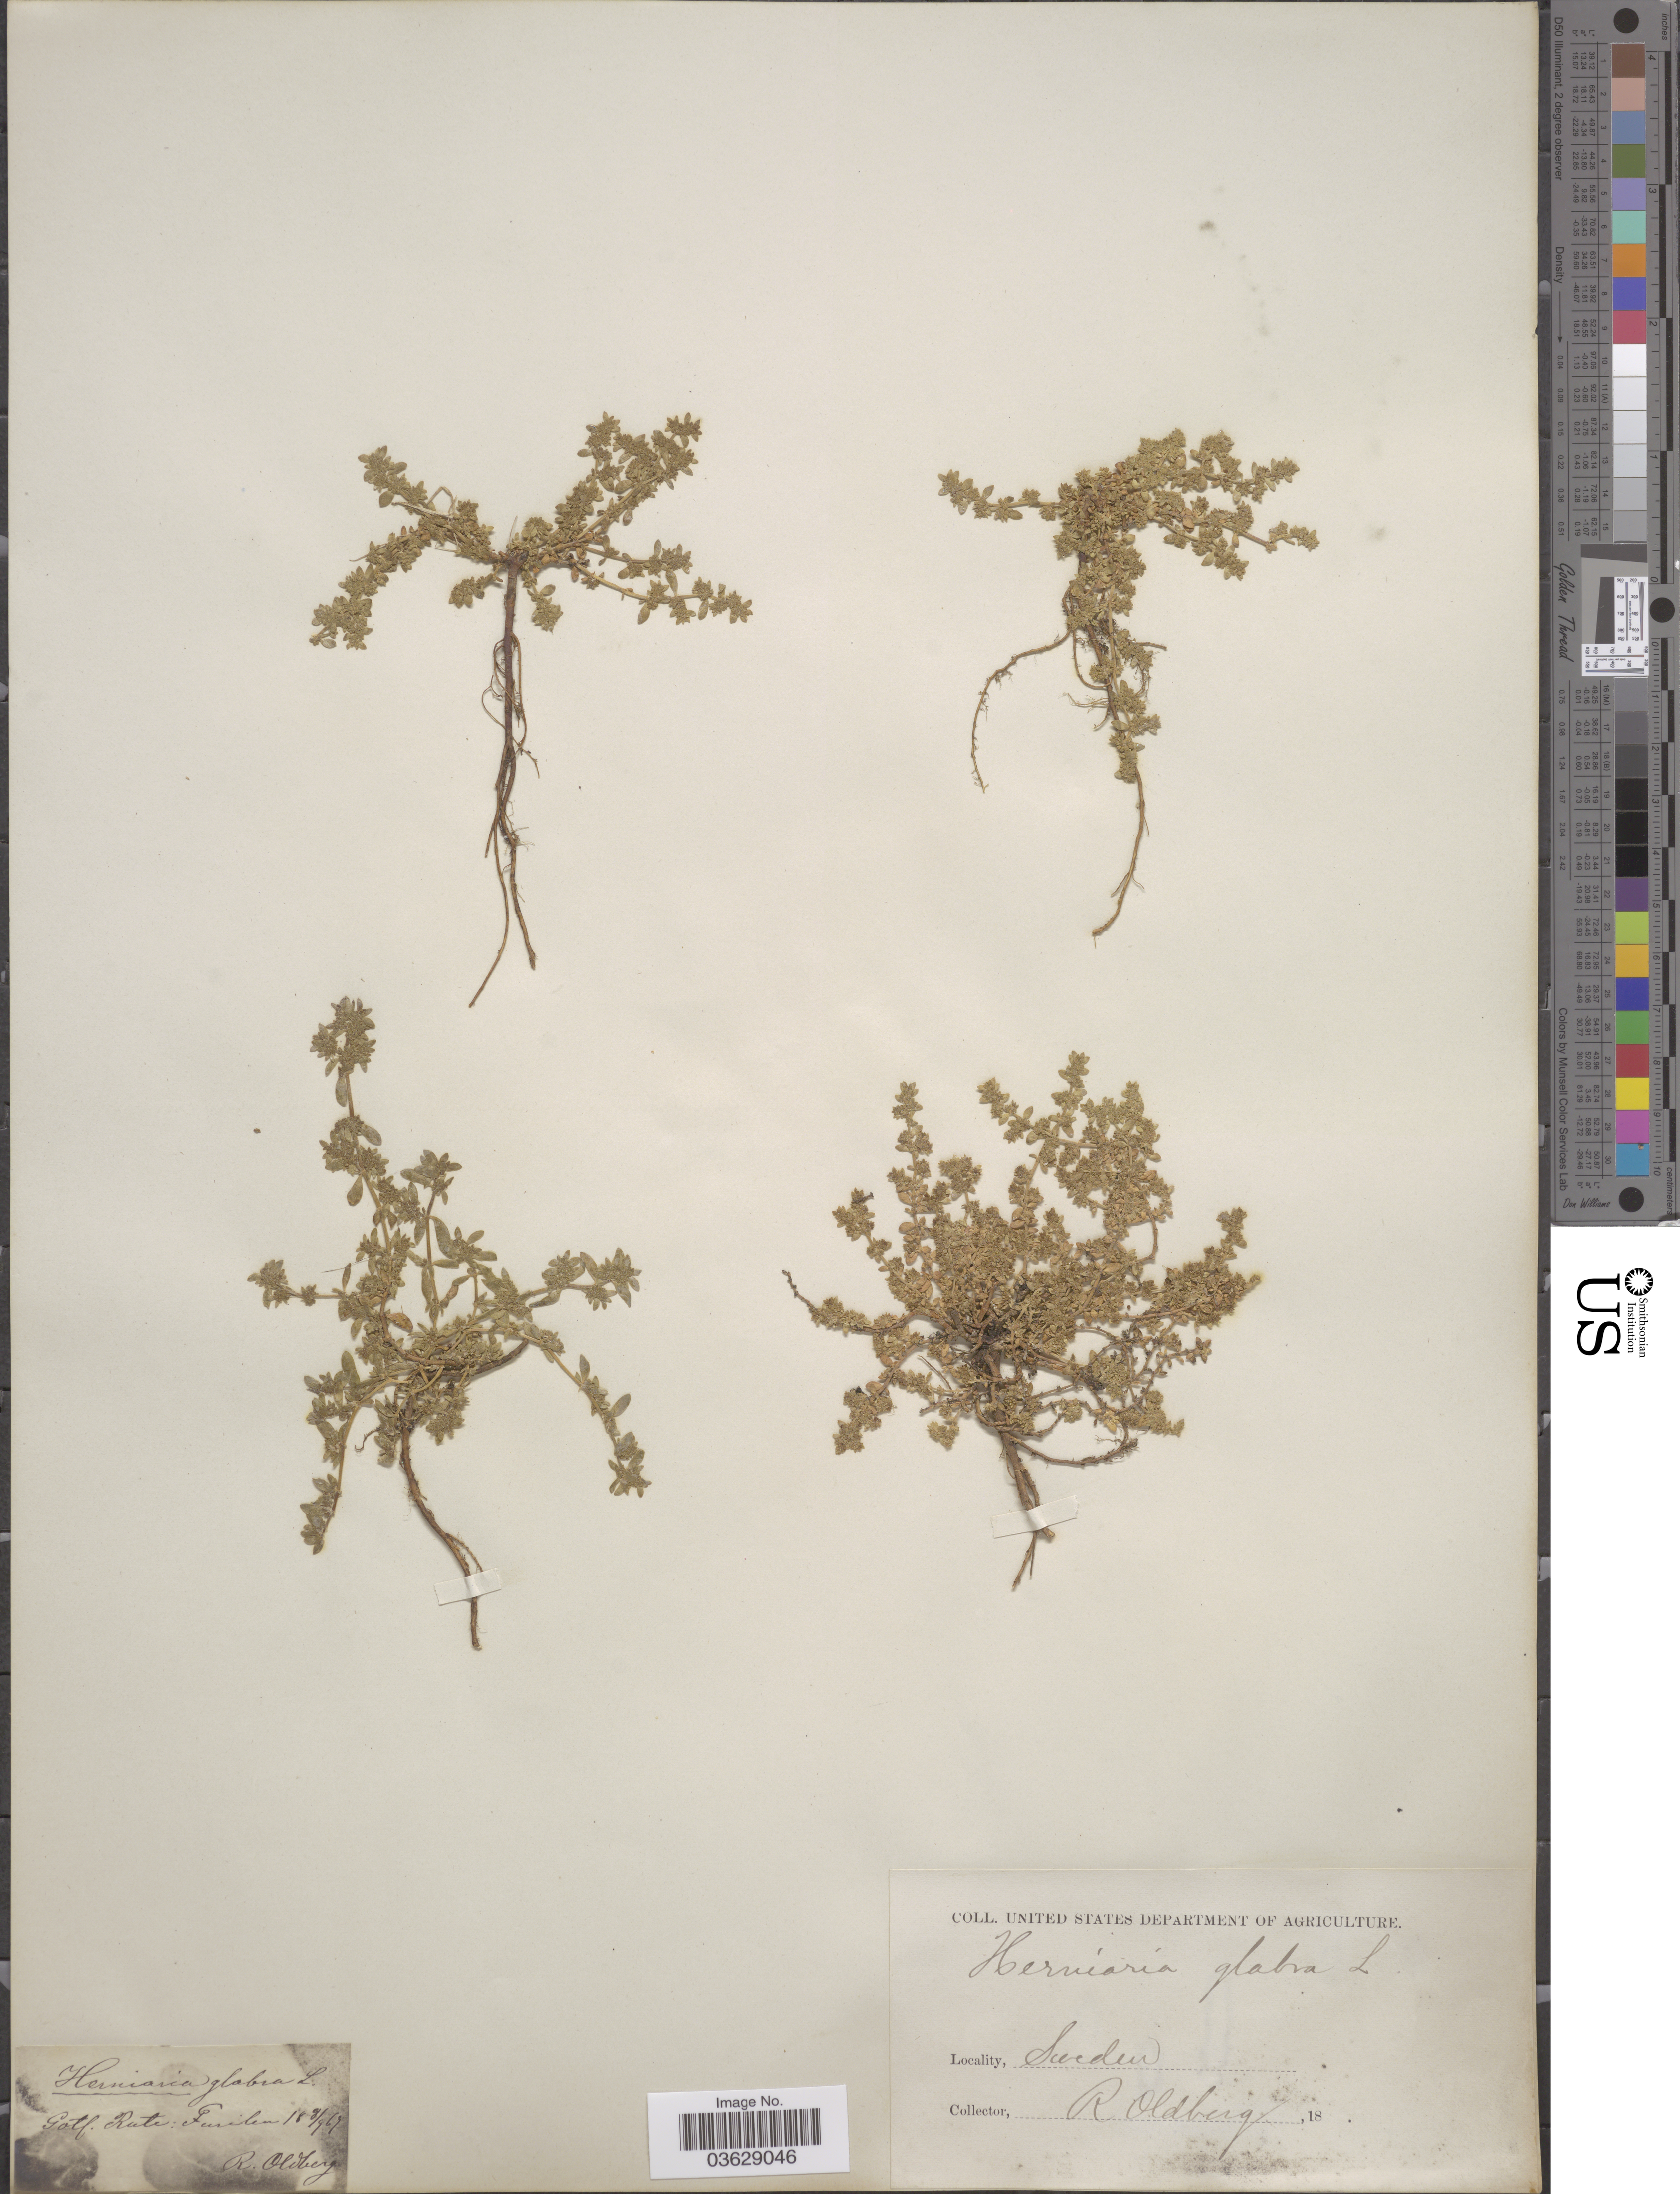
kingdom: Plantae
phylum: Tracheophyta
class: Magnoliopsida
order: Caryophyllales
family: Caryophyllaceae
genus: Herniaria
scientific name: Herniaria glabra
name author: L.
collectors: R. Oldberg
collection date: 1869-09-08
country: Sweden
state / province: Gotland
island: Gotland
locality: Gotl. Rute: Furilen [= Furillen].